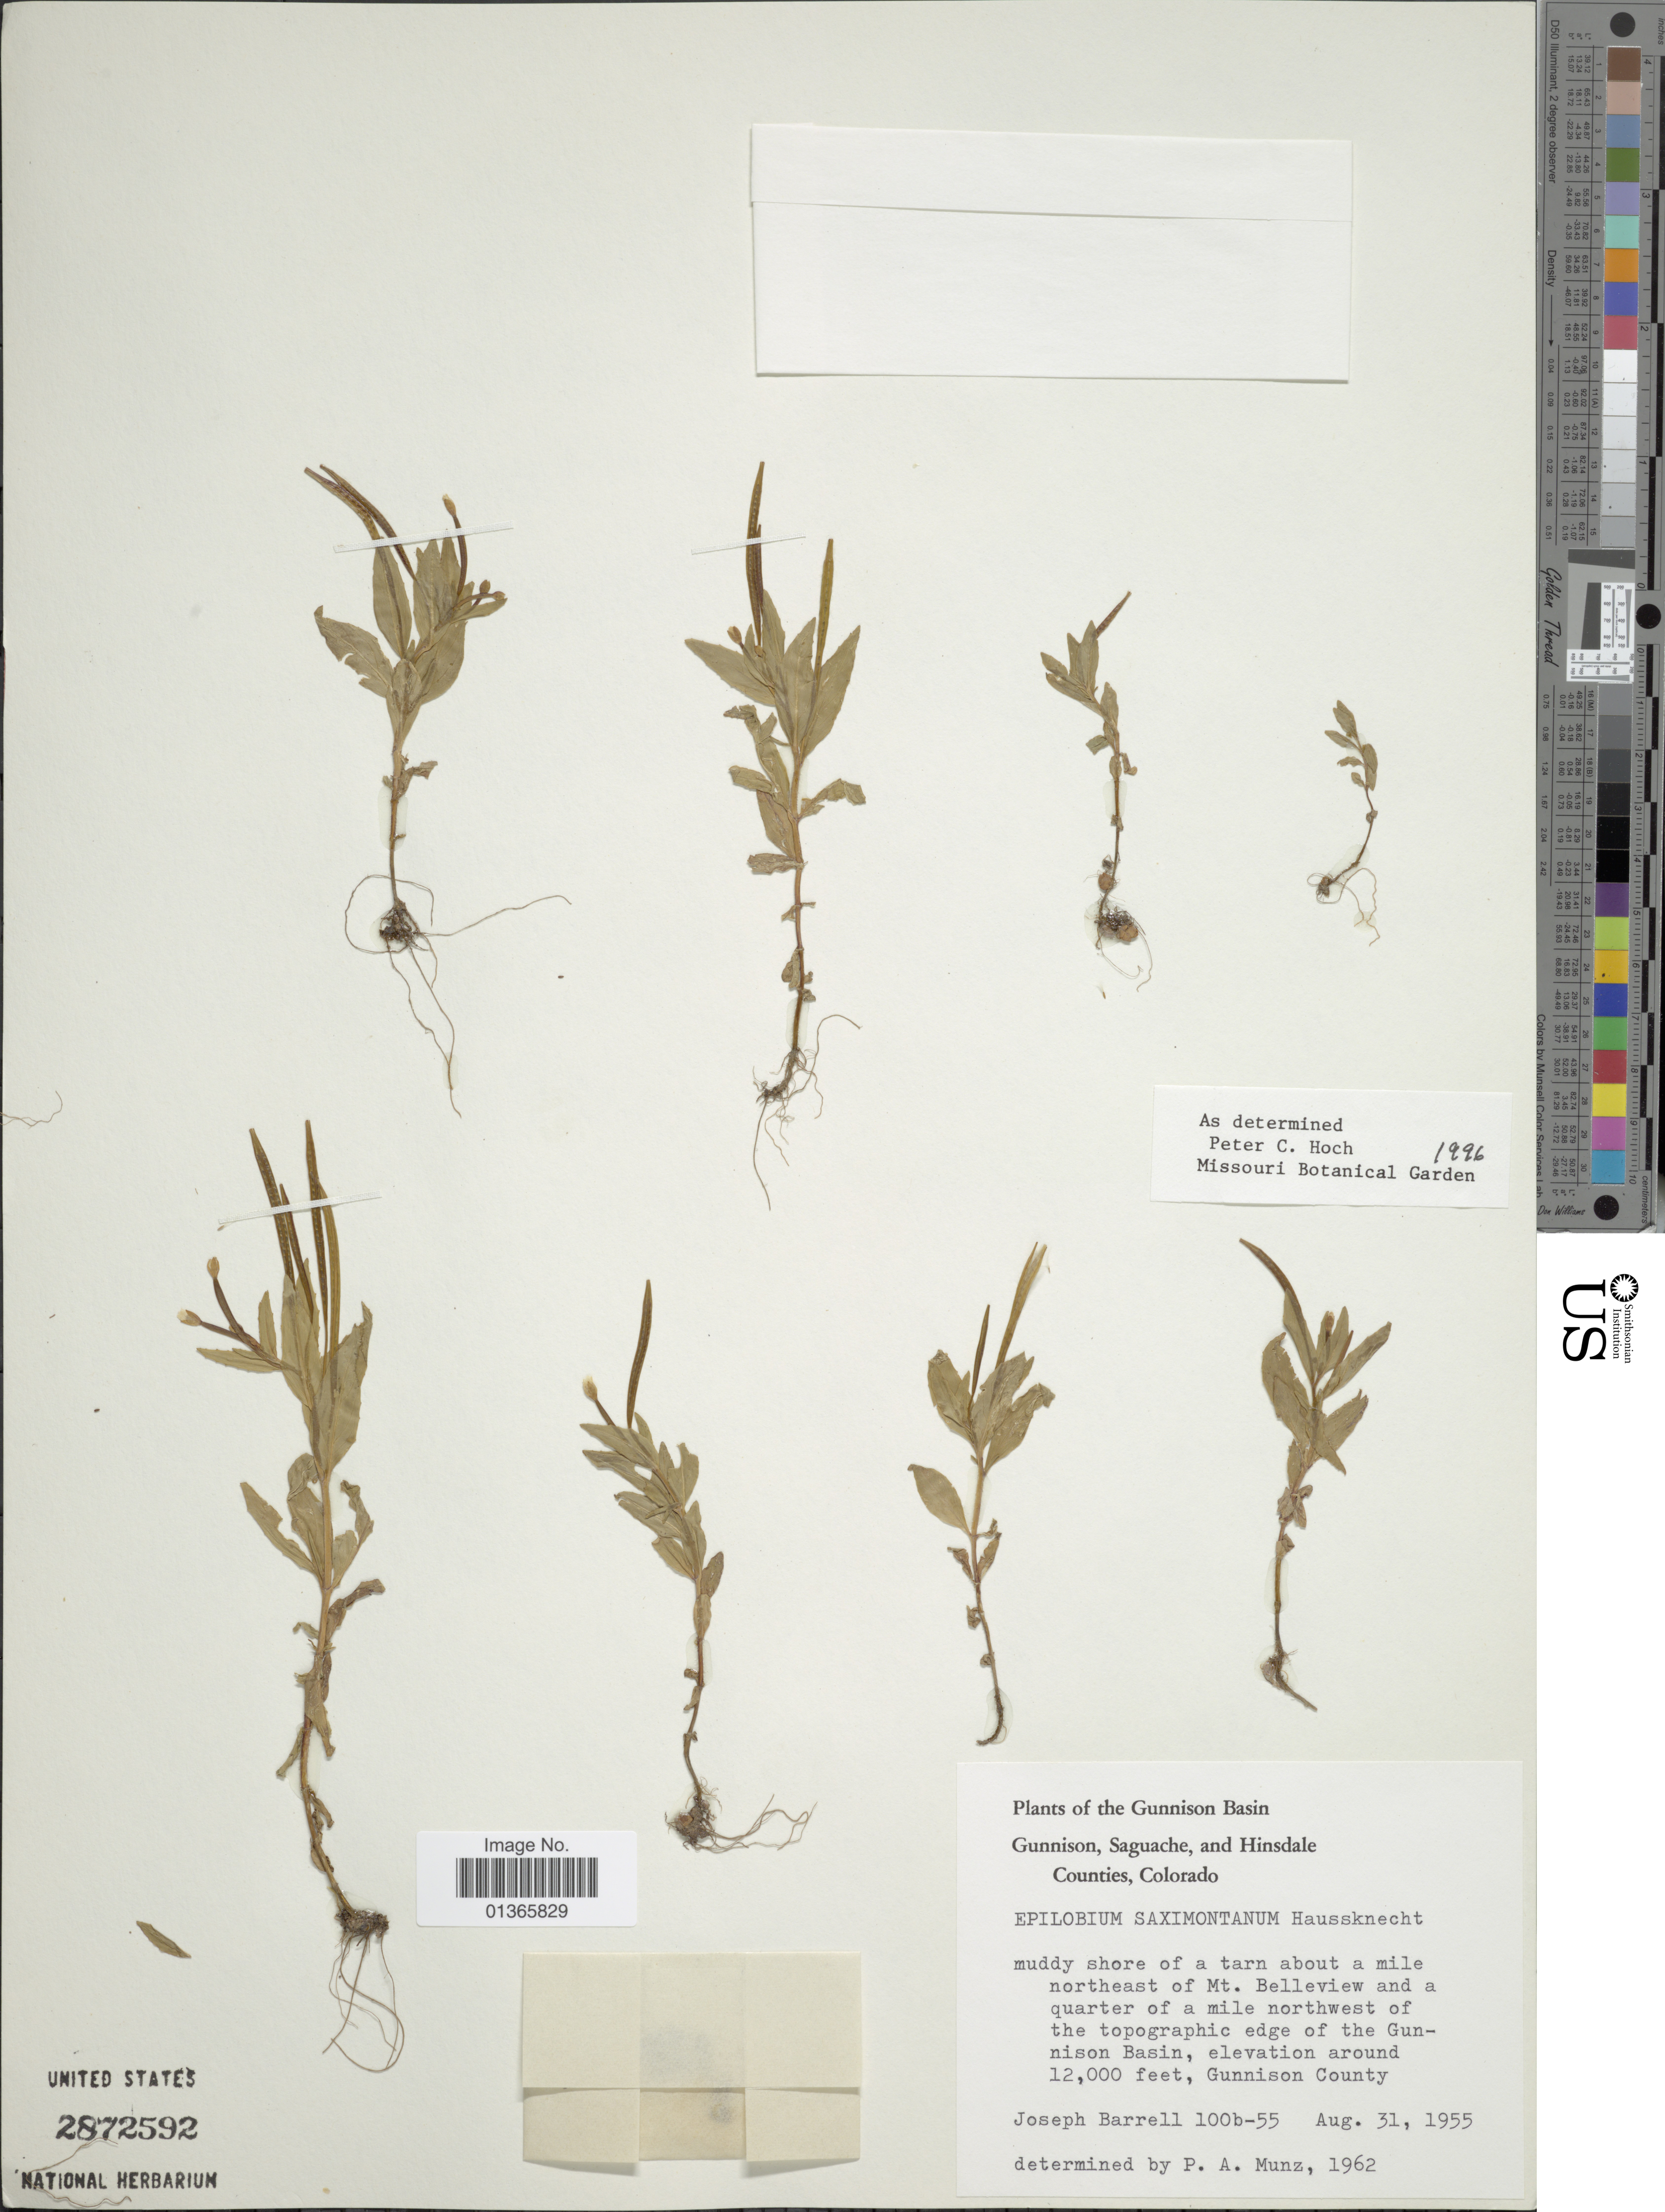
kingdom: Plantae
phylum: Tracheophyta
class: Magnoliopsida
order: Myrtales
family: Onagraceae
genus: Epilobium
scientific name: Epilobium saximontanum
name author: Hausskn.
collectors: J. Barrell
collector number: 100b-55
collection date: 1955-08-31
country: United States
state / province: Colorado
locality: Gunnison, Saguache, and Hinsdale Counties. Muddy shore of a tarn about a mile northeast of Mt. Belleview and a quarter of a mile northwest of the topographic edge of the Gunnison Basin.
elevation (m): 3658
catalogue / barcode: US 2872592